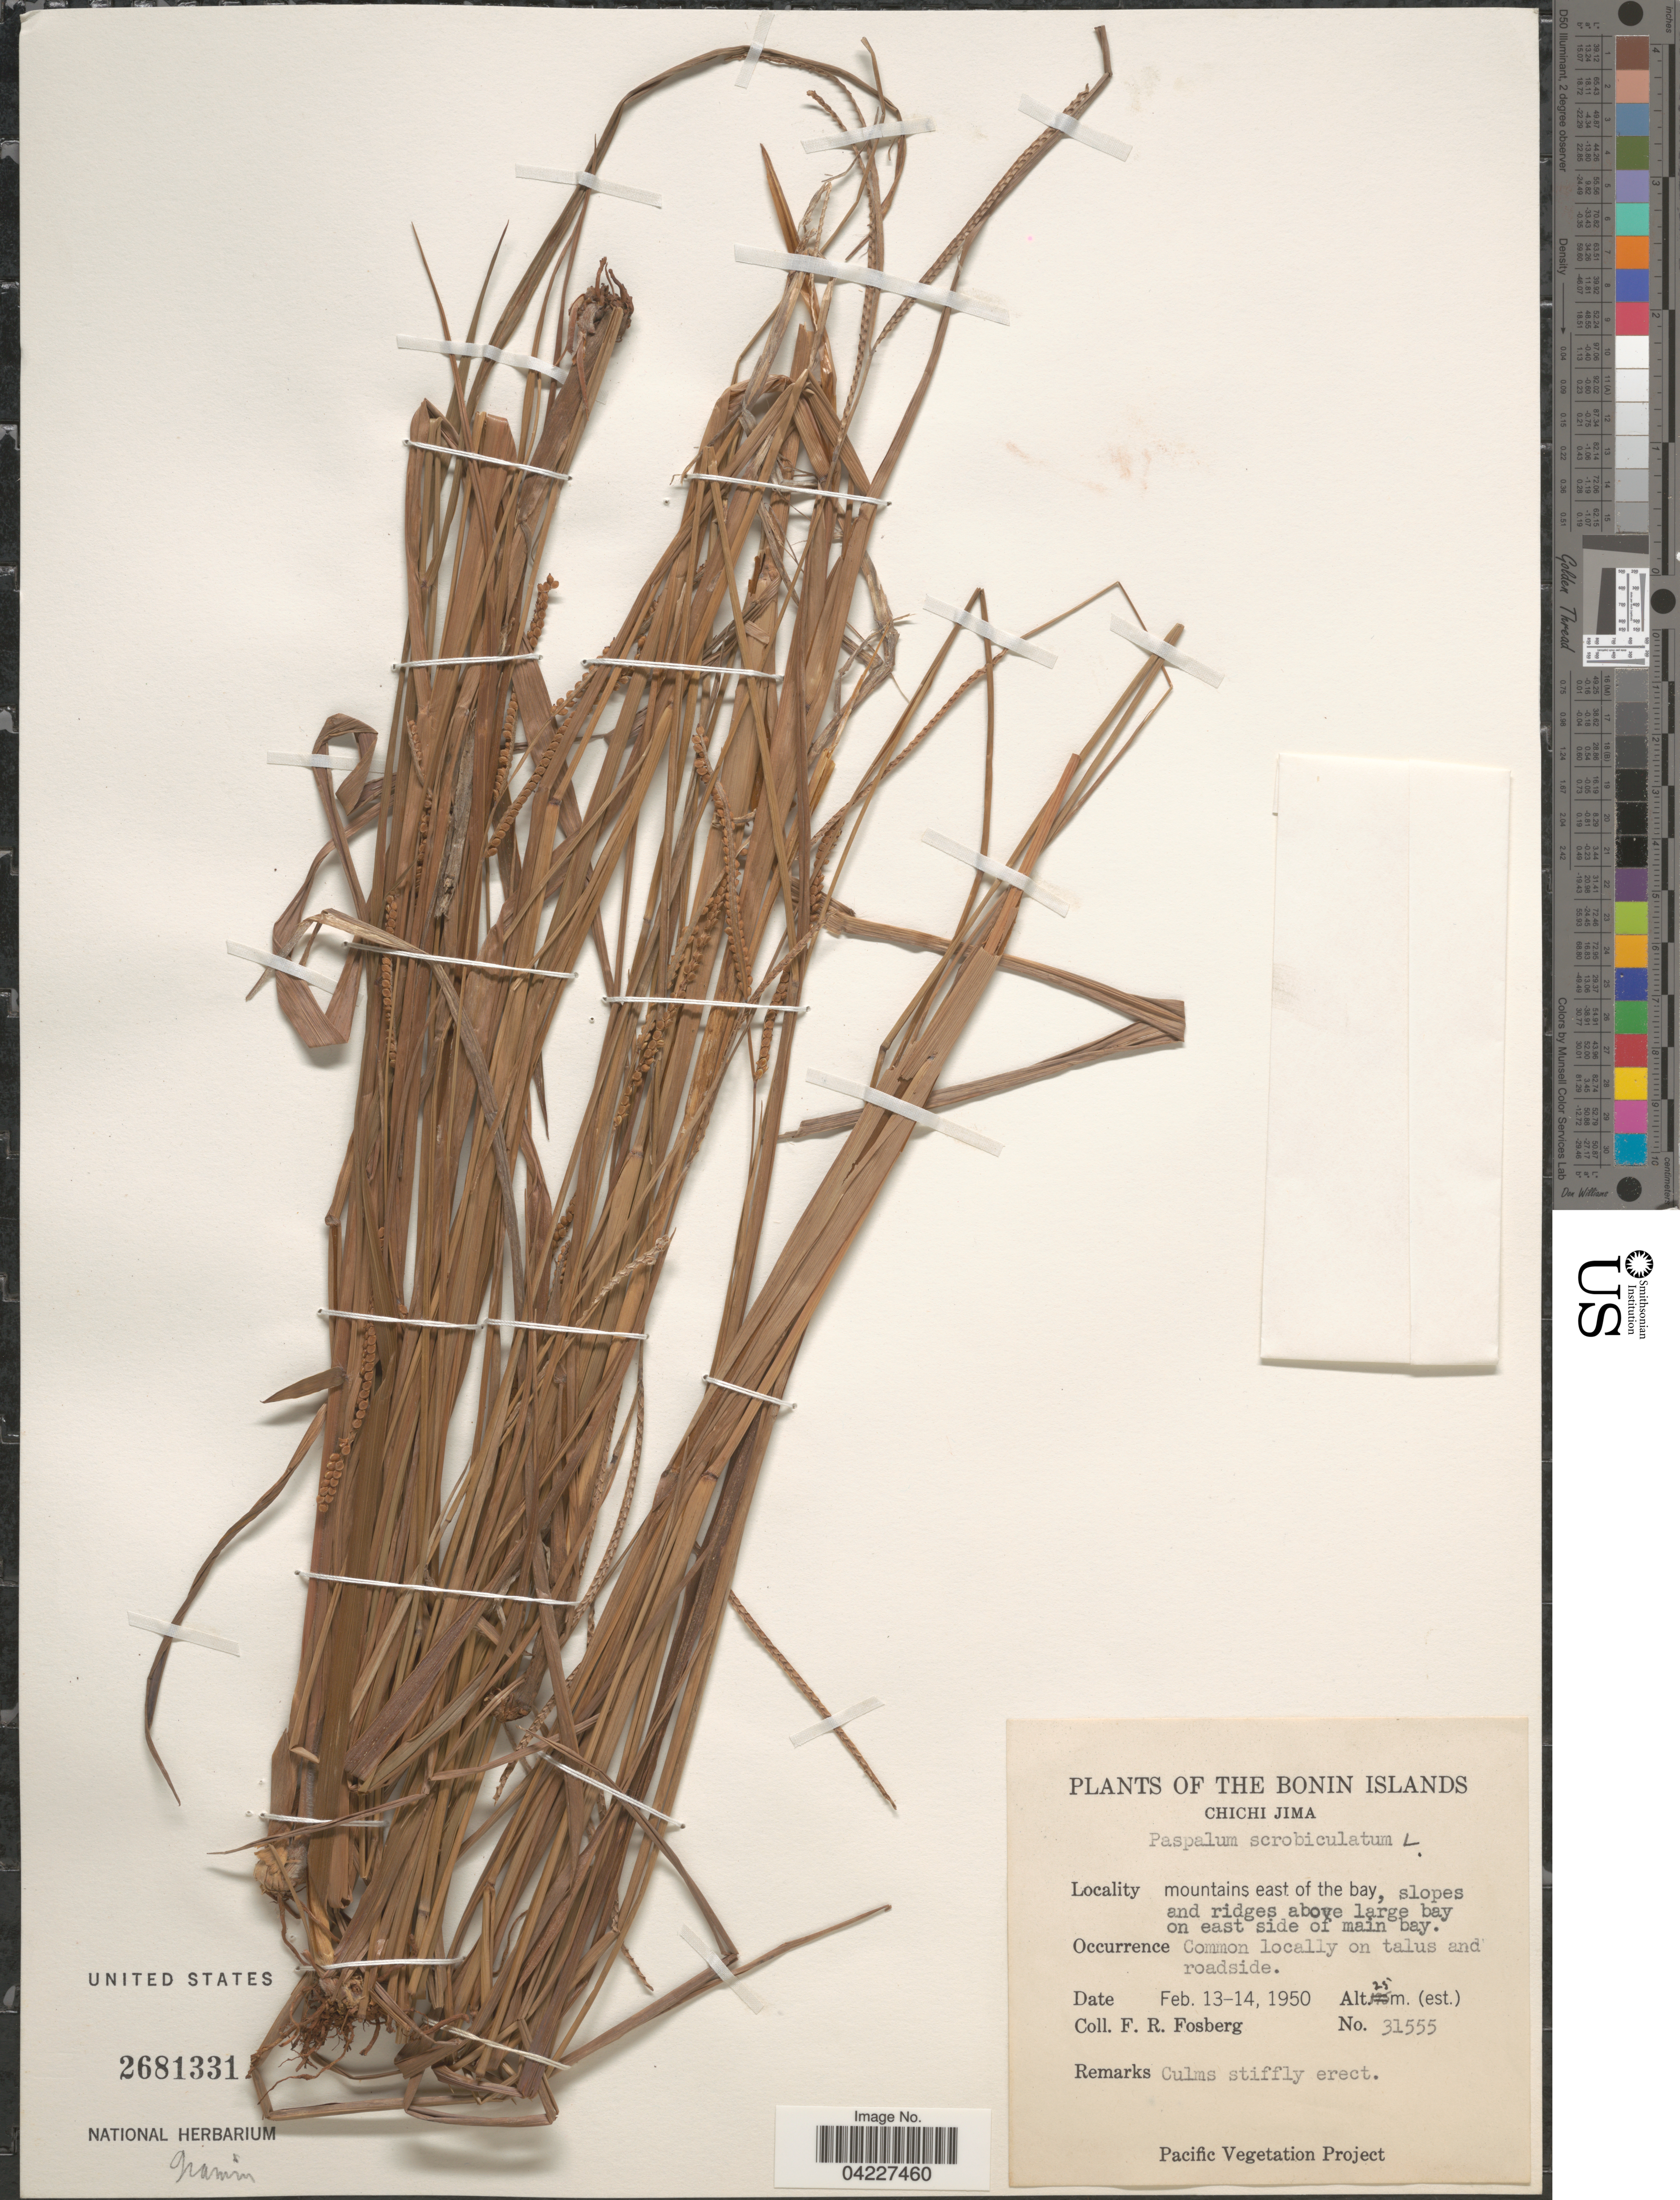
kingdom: Plantae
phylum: Tracheophyta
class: Liliopsida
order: Poales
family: Poaceae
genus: Paspalum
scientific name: Paspalum scrobiculatum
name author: L.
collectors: F. R. Fosberg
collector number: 31555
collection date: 1950-02-13/1950-02-14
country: Japan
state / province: Tokyo, Federal City of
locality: The Bonin Islands. Chichi Jima. Mountains east of the bay, slopes and ridges above large bay on east side of main bay.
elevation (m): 25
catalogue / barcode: US 2681331